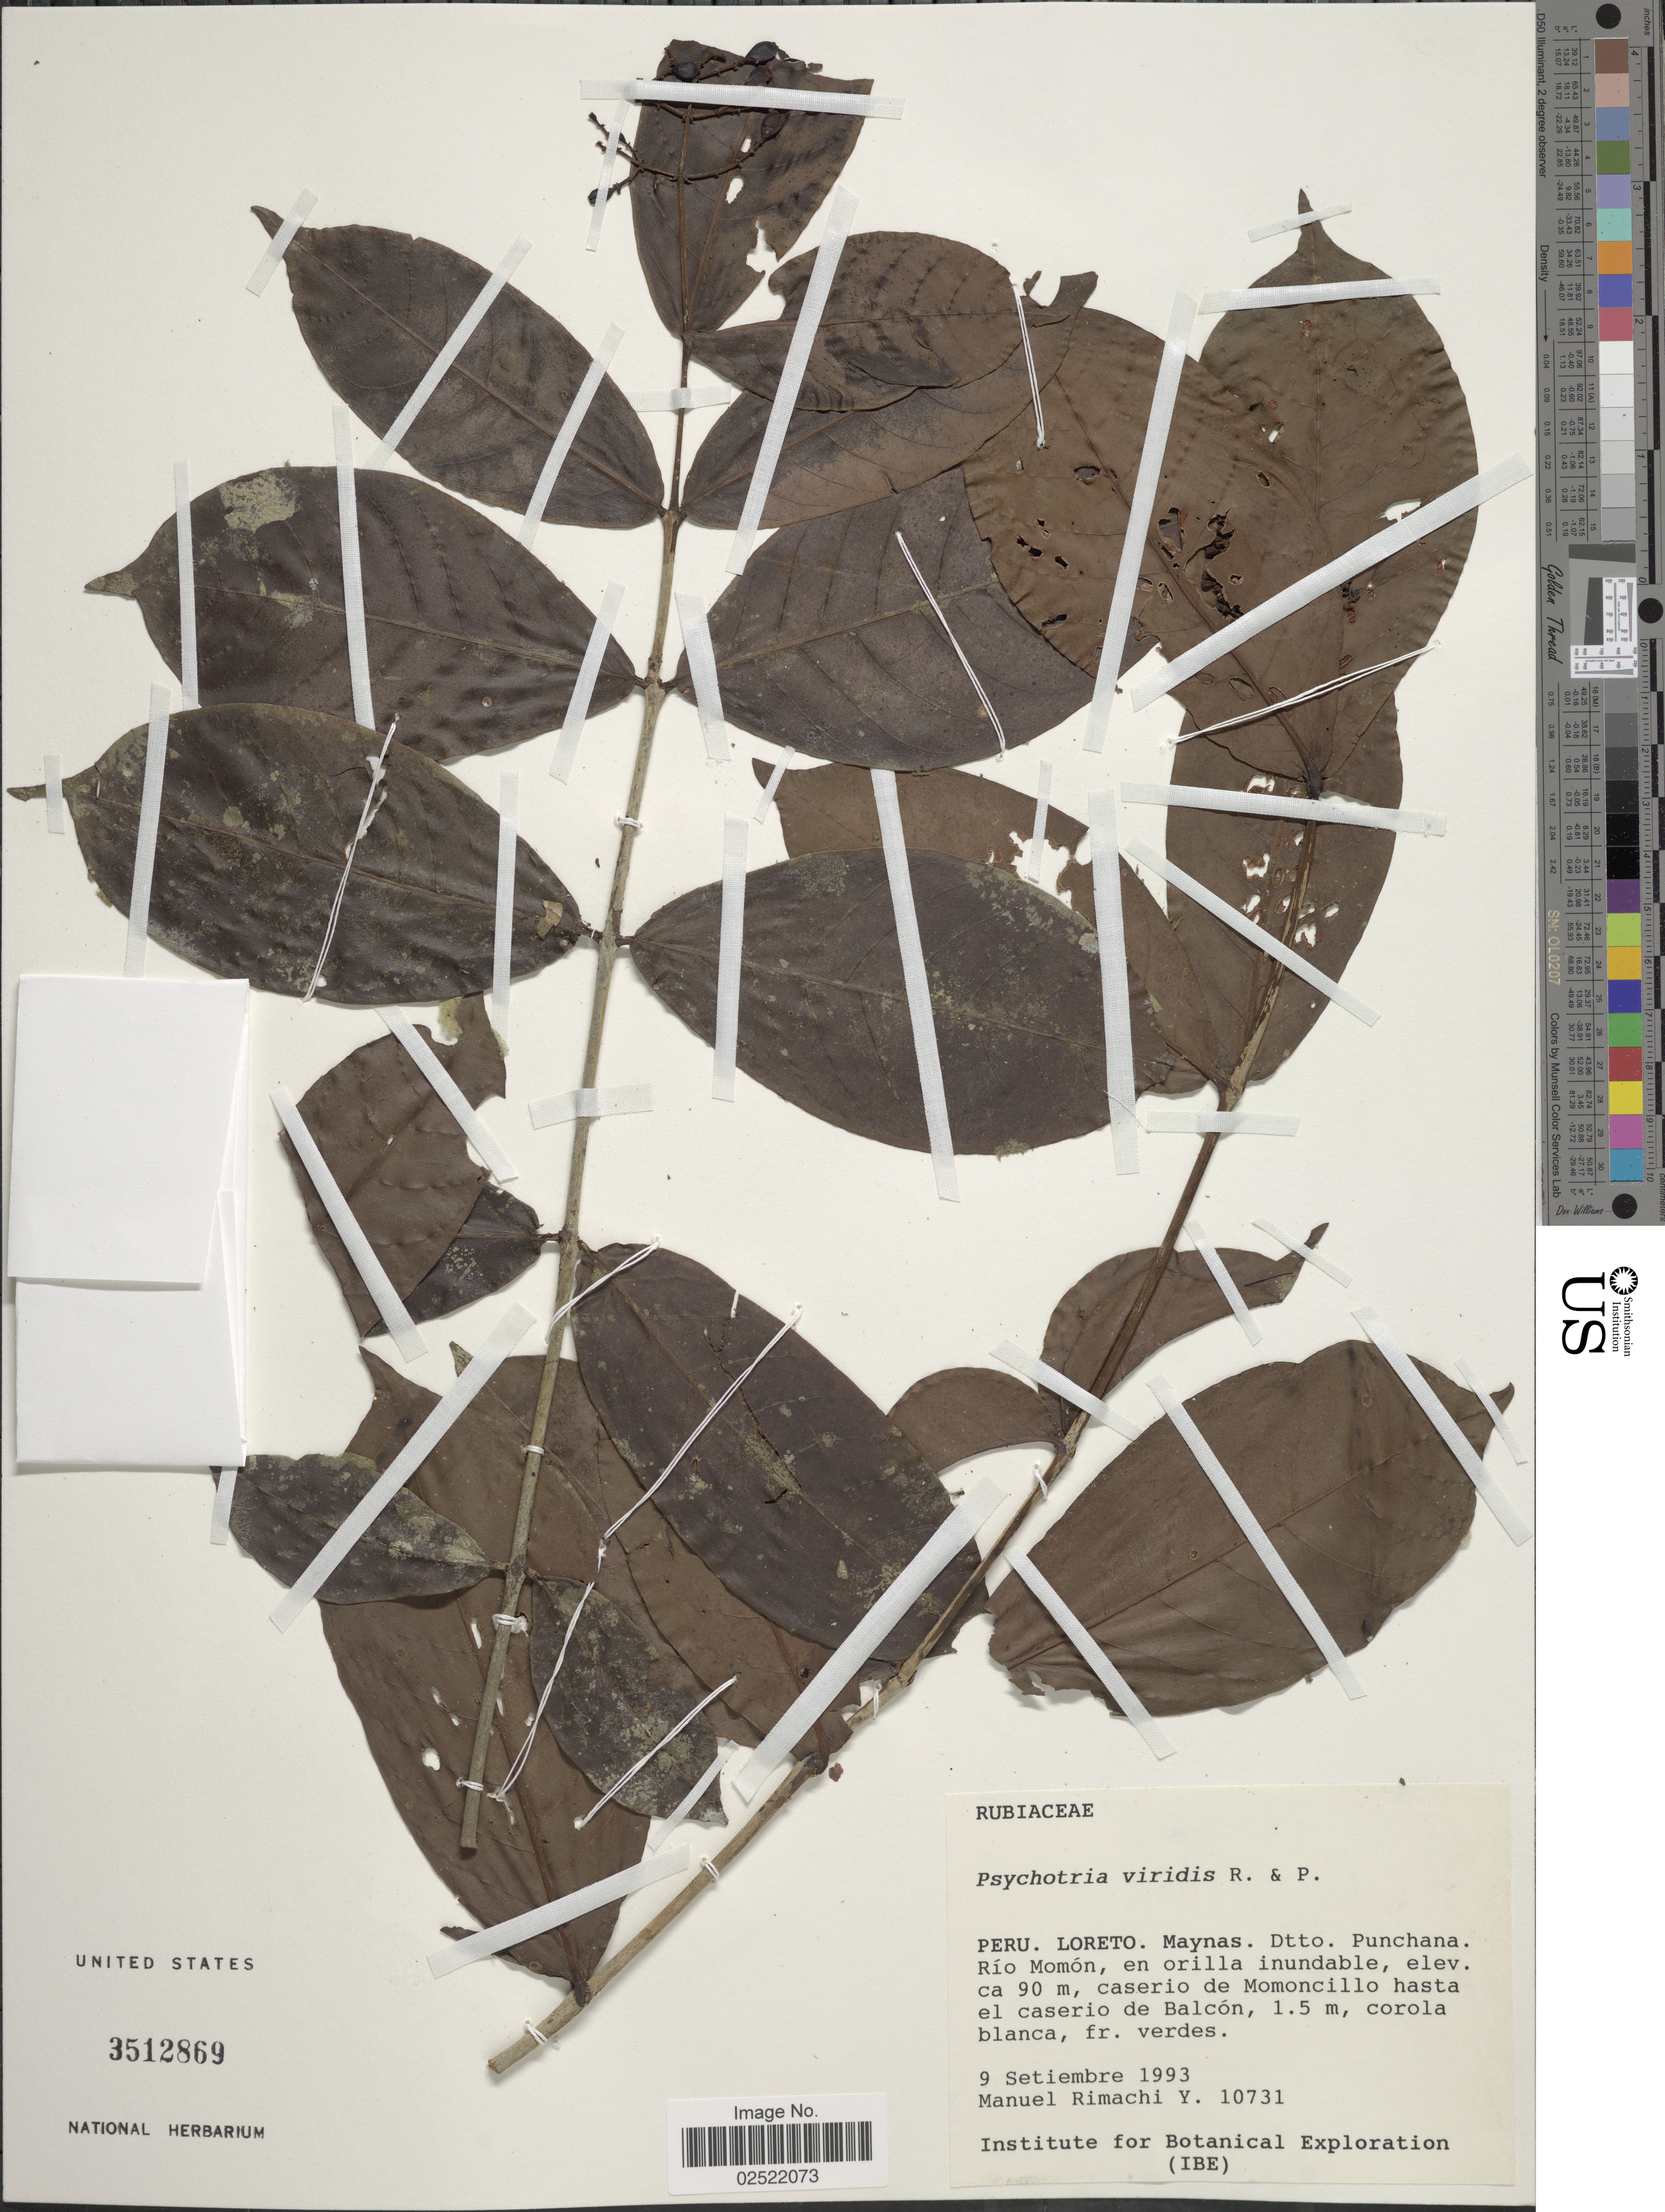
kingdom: Plantae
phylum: Tracheophyta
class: Magnoliopsida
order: Gentianales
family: Rubiaceae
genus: Psychotria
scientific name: Psychotria viridis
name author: Ruiz & Pav.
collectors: M. Rimachi Y.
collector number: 10731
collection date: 1993-09-09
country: Peru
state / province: Loreto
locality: Peru. Loreto. Maynas. Dtto. Puchana. Rio Momon, en orilla inundable, caserio de Momocillo hasta el caserio de Balcon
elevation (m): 90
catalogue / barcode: US 3512869